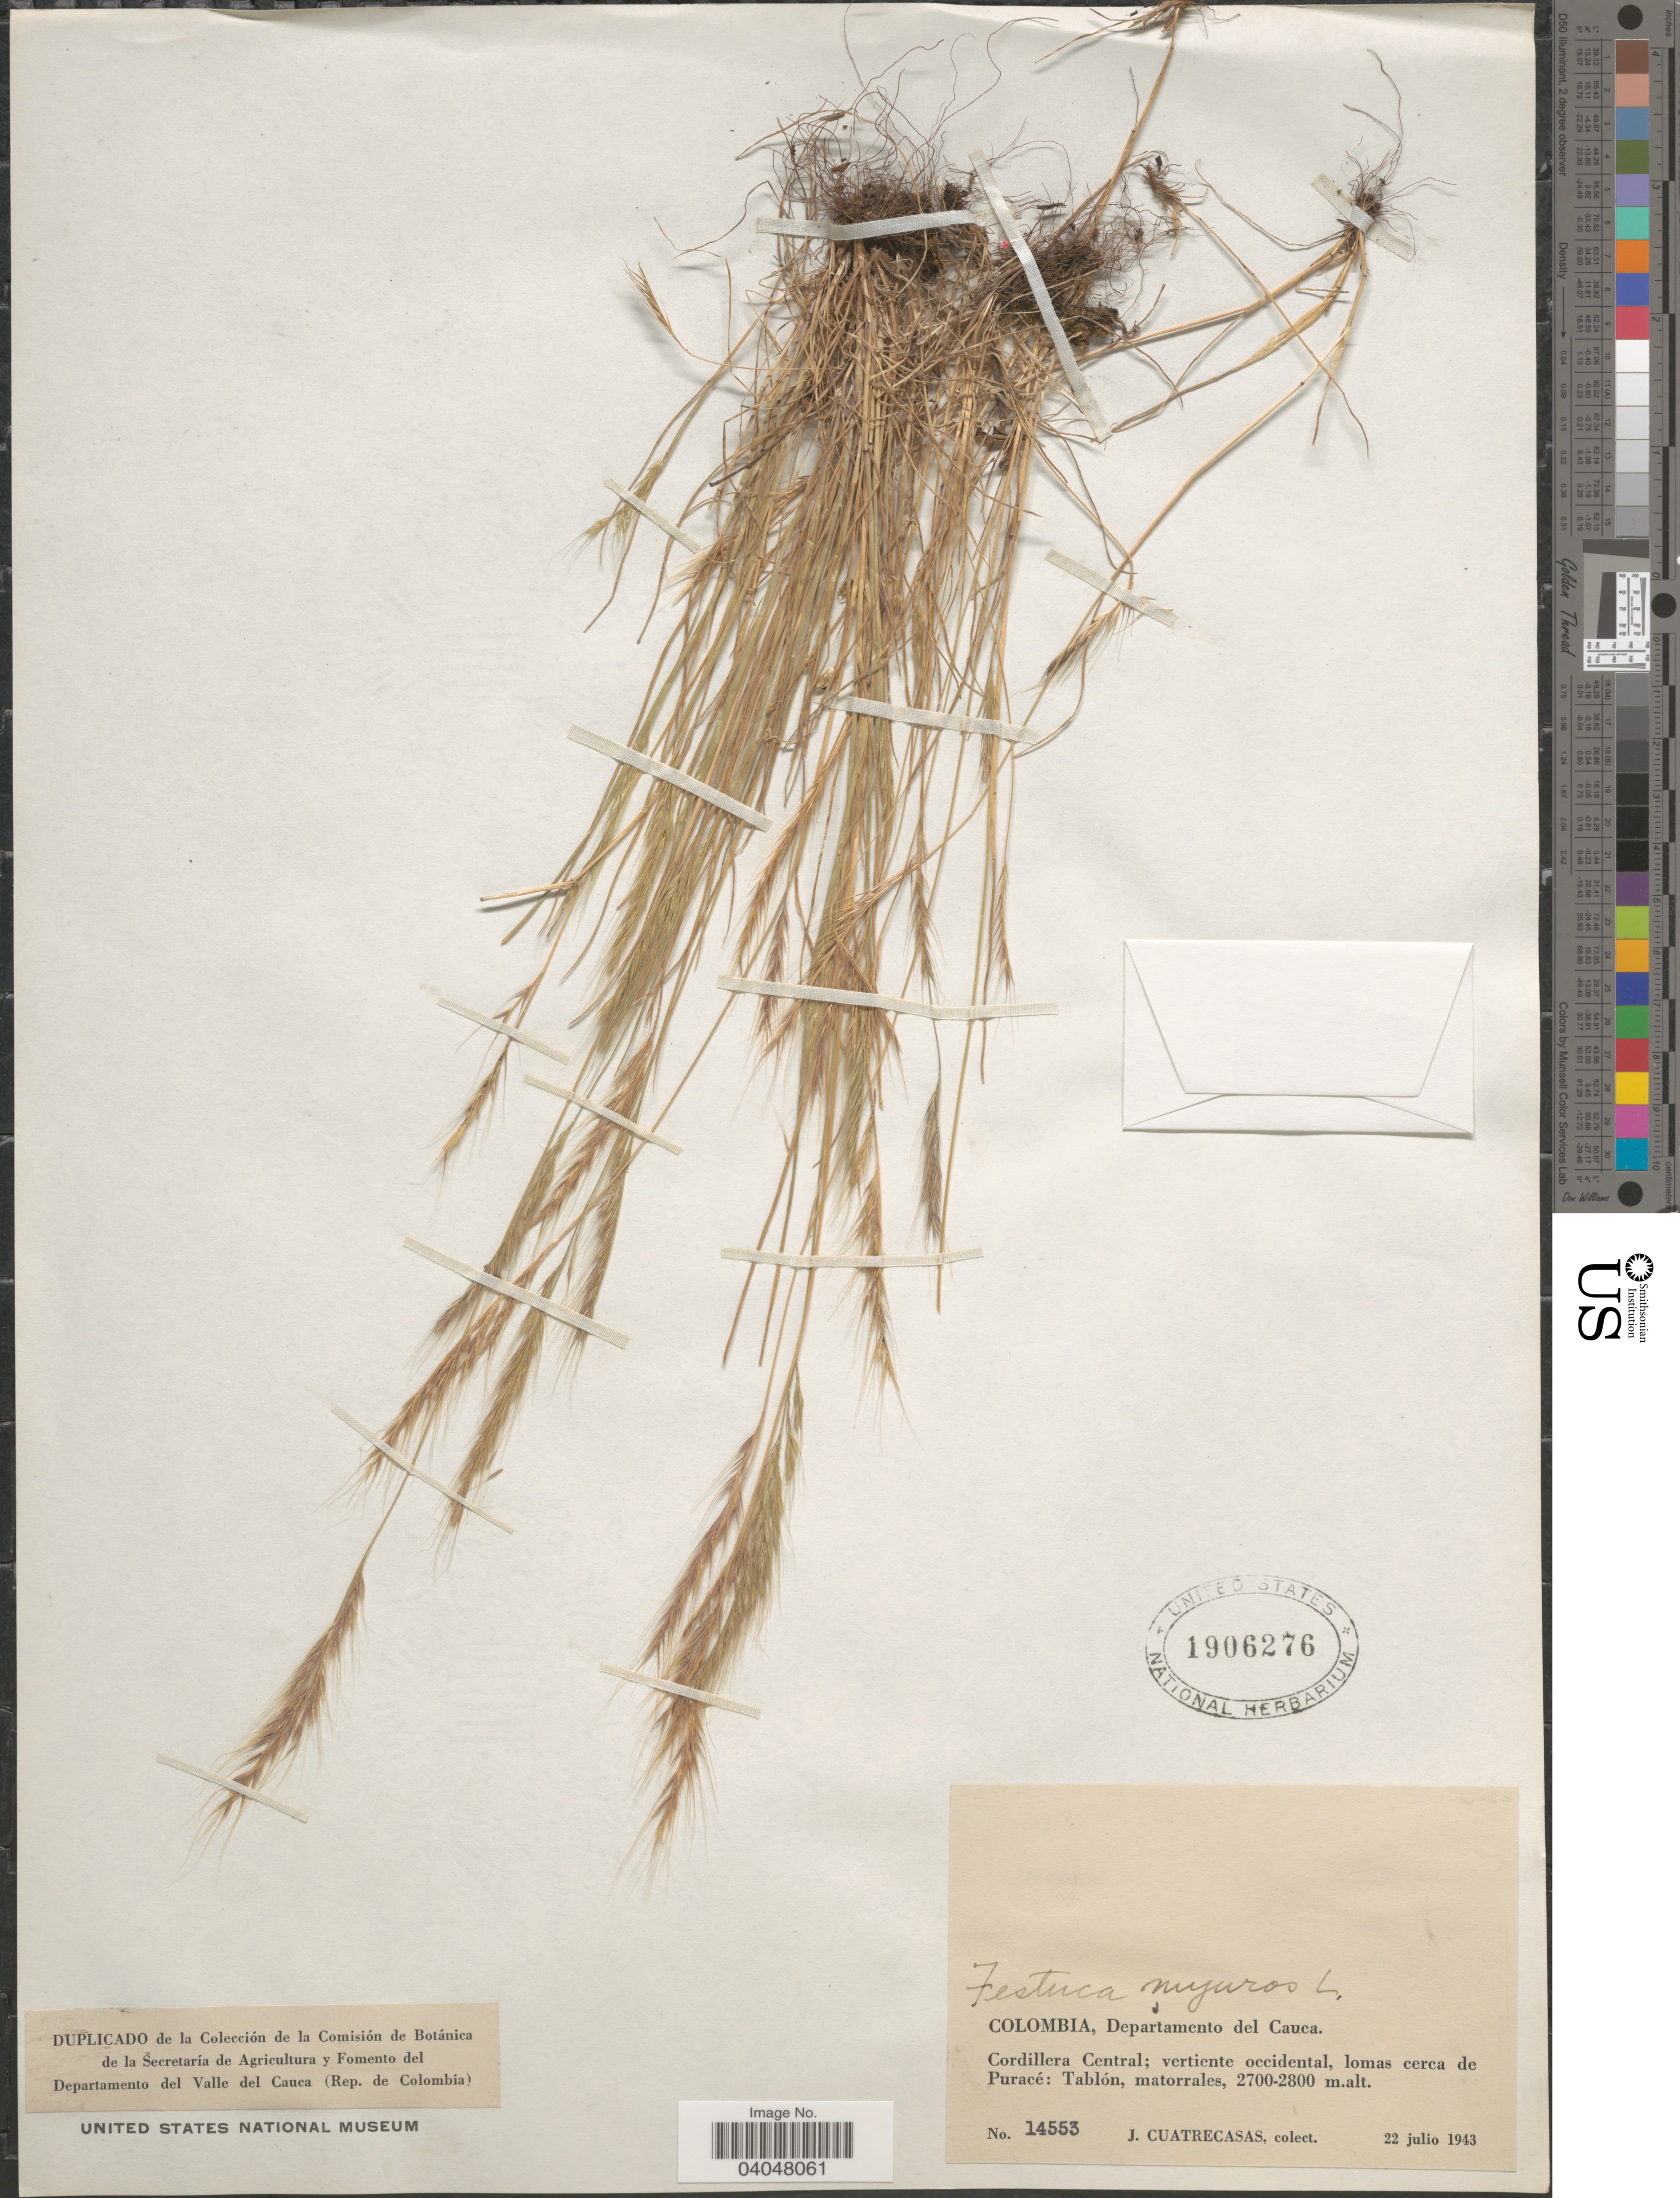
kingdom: Plantae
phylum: Tracheophyta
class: Liliopsida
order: Poales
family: Poaceae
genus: Festuca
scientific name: Festuca myuros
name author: L.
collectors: J. Cuatrecasas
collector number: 14553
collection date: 1943-07-22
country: Colombia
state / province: Cauca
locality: Departamento del Cauca. Cordillera Central; vertiente occidental, lomas cerca de Puracé: Tablón, matorrales.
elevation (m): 2700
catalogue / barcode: US 1906276